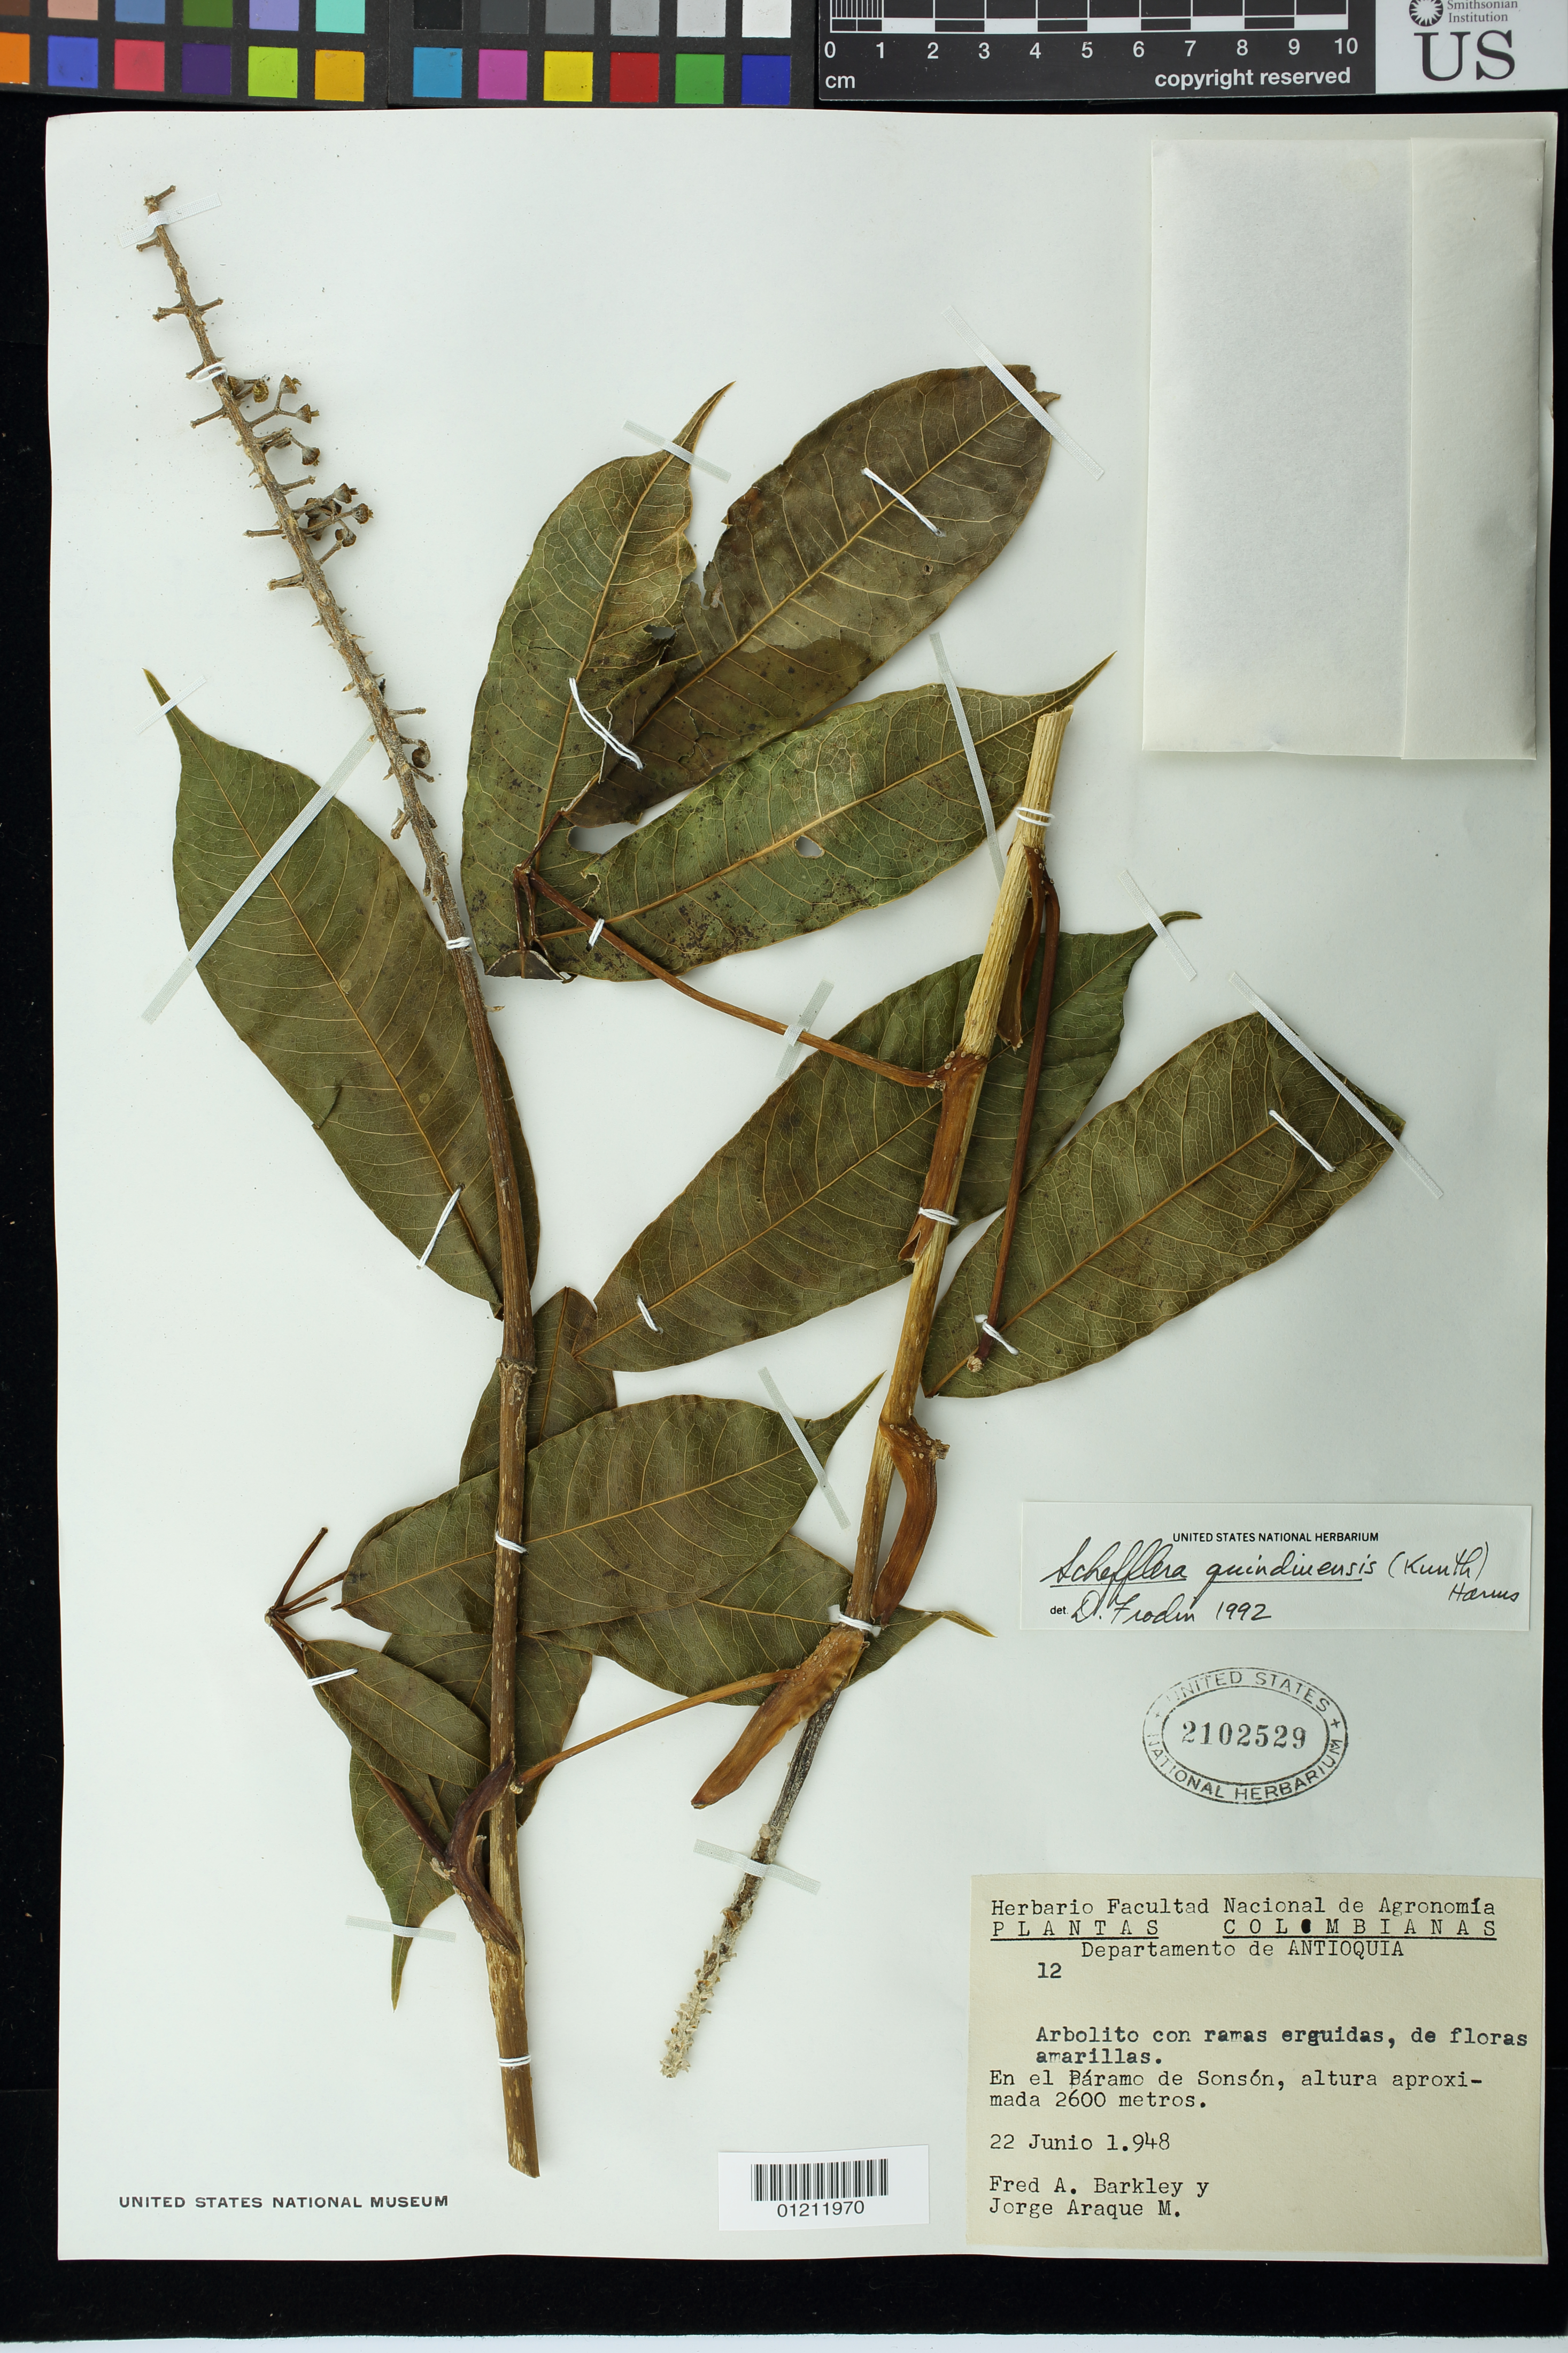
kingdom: Plantae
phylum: Tracheophyta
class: Magnoliopsida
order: Apiales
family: Araliaceae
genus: Schefflera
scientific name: Schefflera quinduensis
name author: (Kunth) Harms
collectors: F. A. Barkley & J. Araque Molina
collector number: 12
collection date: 1948-06-22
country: Colombia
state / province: Antioquia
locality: En el Páramo de Sonsón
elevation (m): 2600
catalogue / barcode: US 2102529